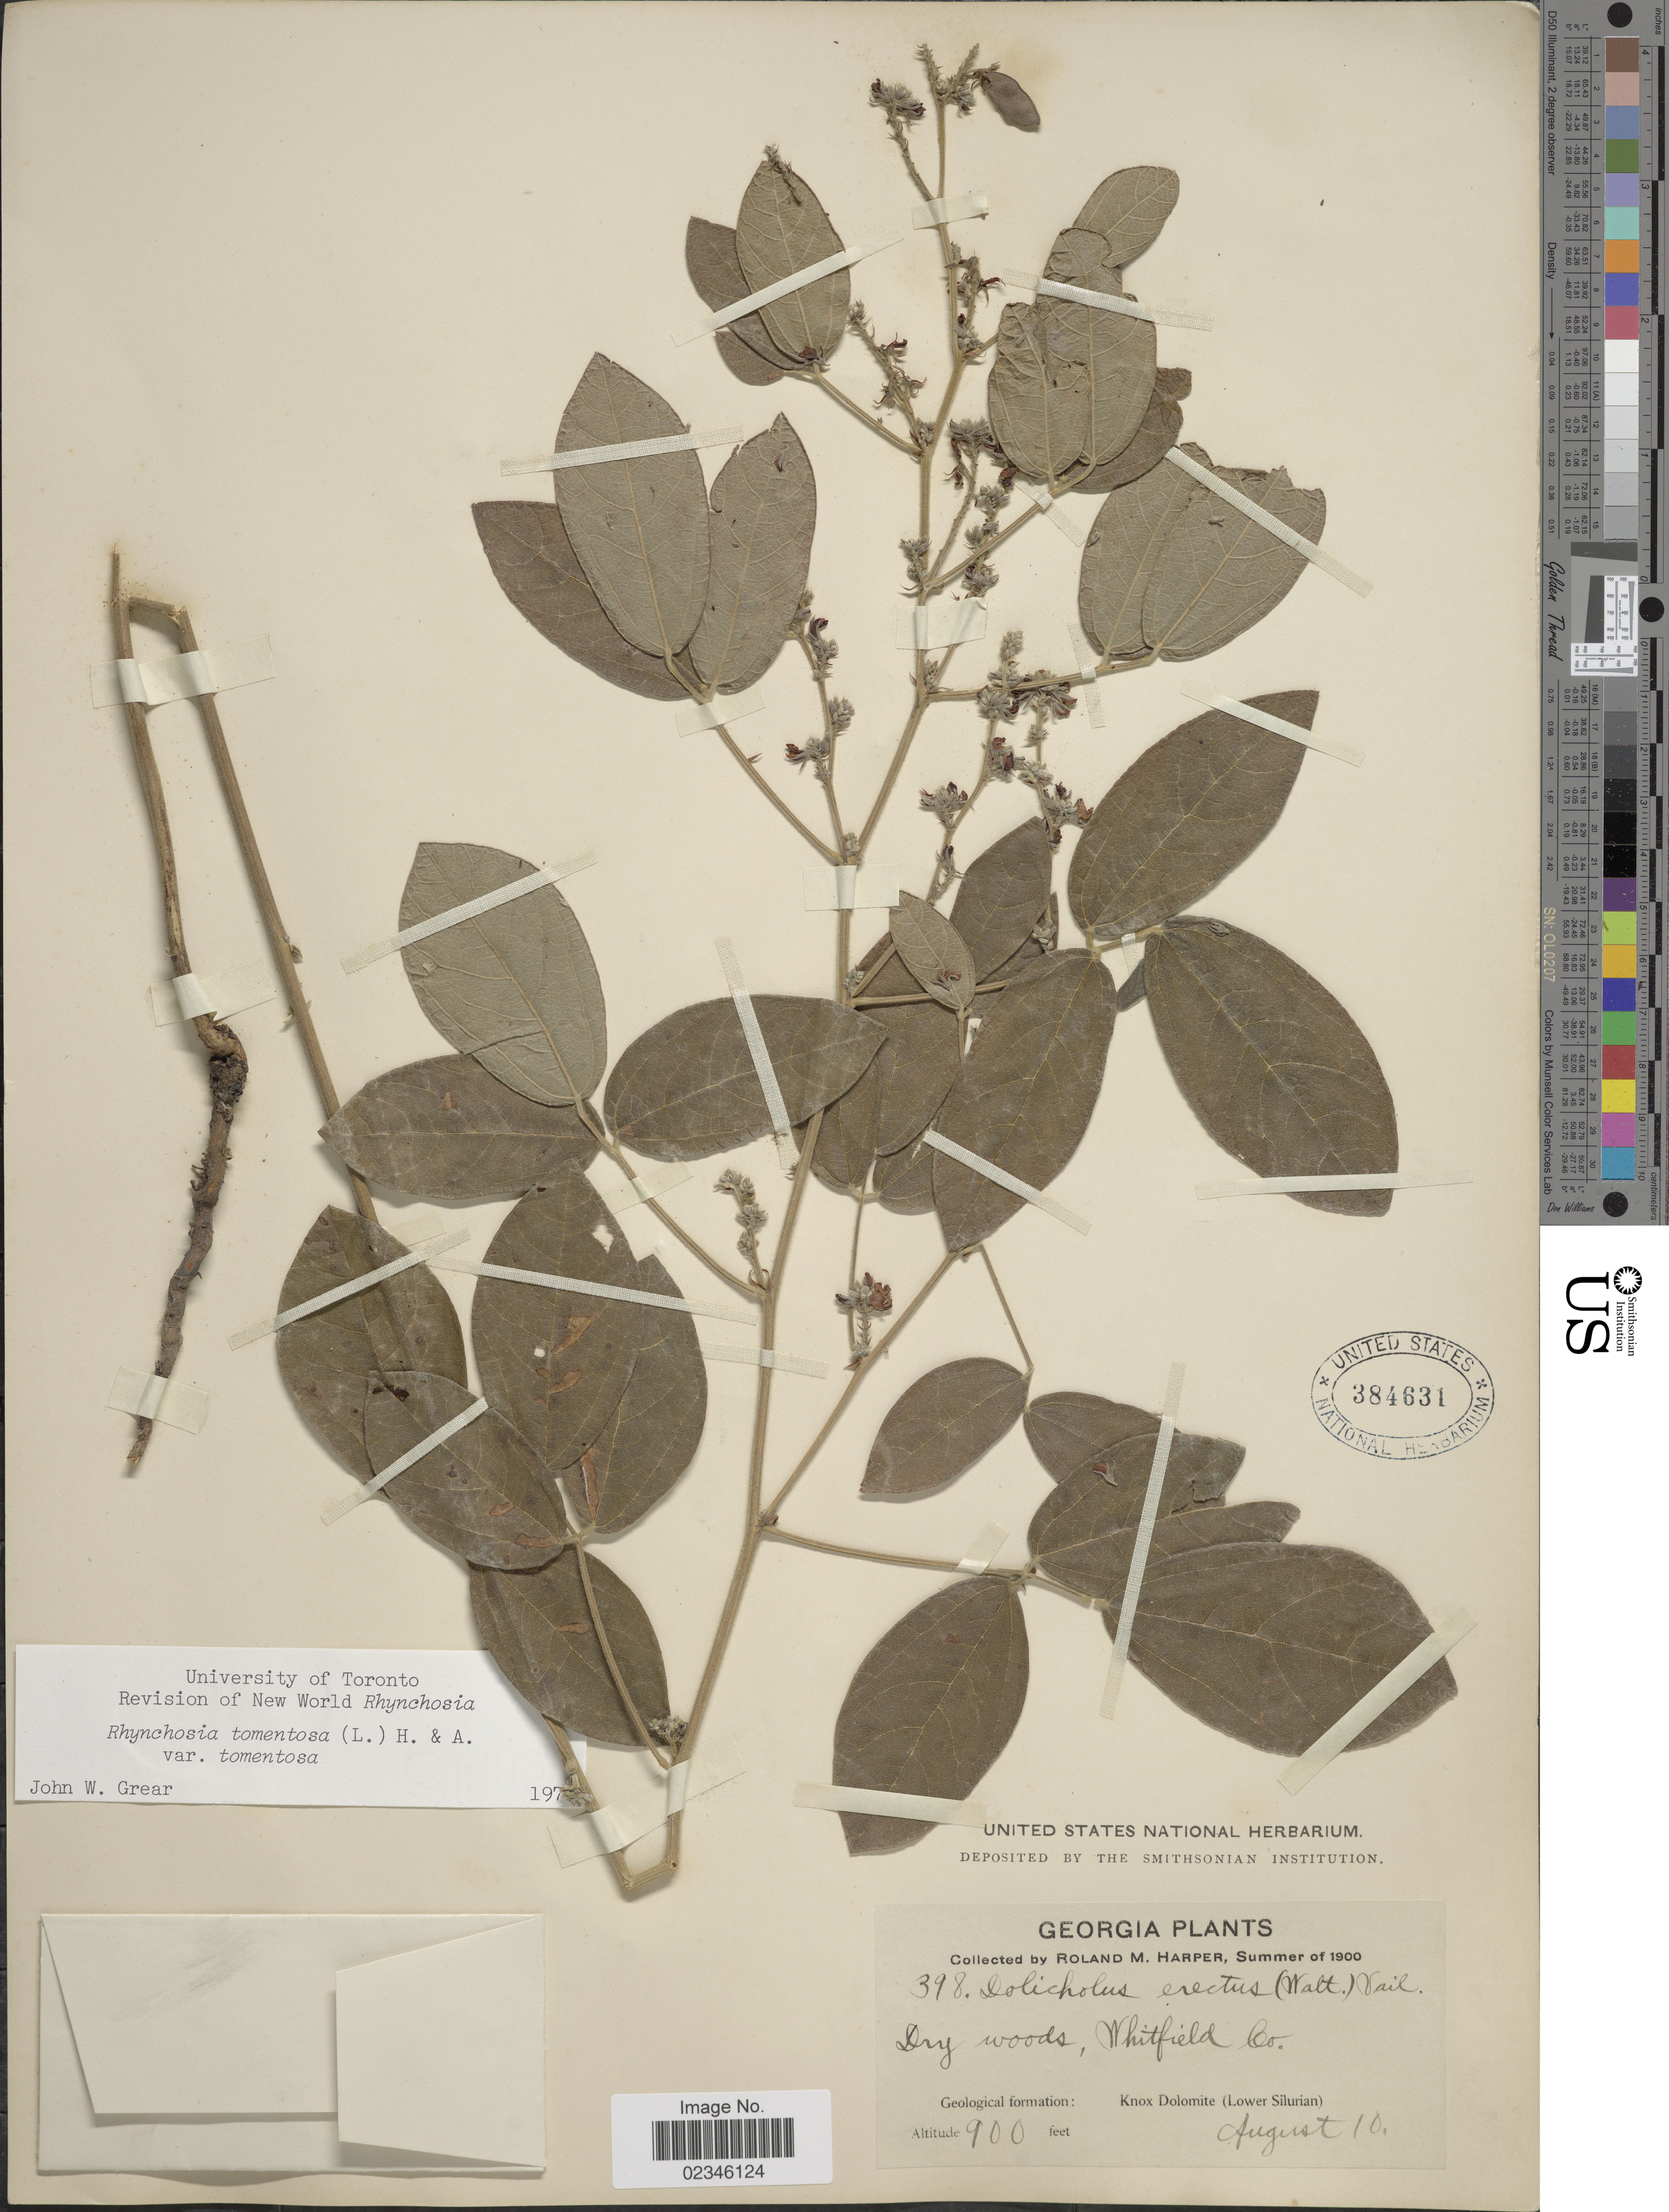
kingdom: Plantae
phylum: Tracheophyta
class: Magnoliopsida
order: Fabales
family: Fabaceae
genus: Rhynchosia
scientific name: Rhynchosia tomentosa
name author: (L.) Hook. & Arn.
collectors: R. M. Harper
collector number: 398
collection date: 1900-08-10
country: United States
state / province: Georgia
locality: Whitfield Co. Geological formation: Knox Dolomite (Lower Silurian)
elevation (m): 274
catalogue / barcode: US 384631